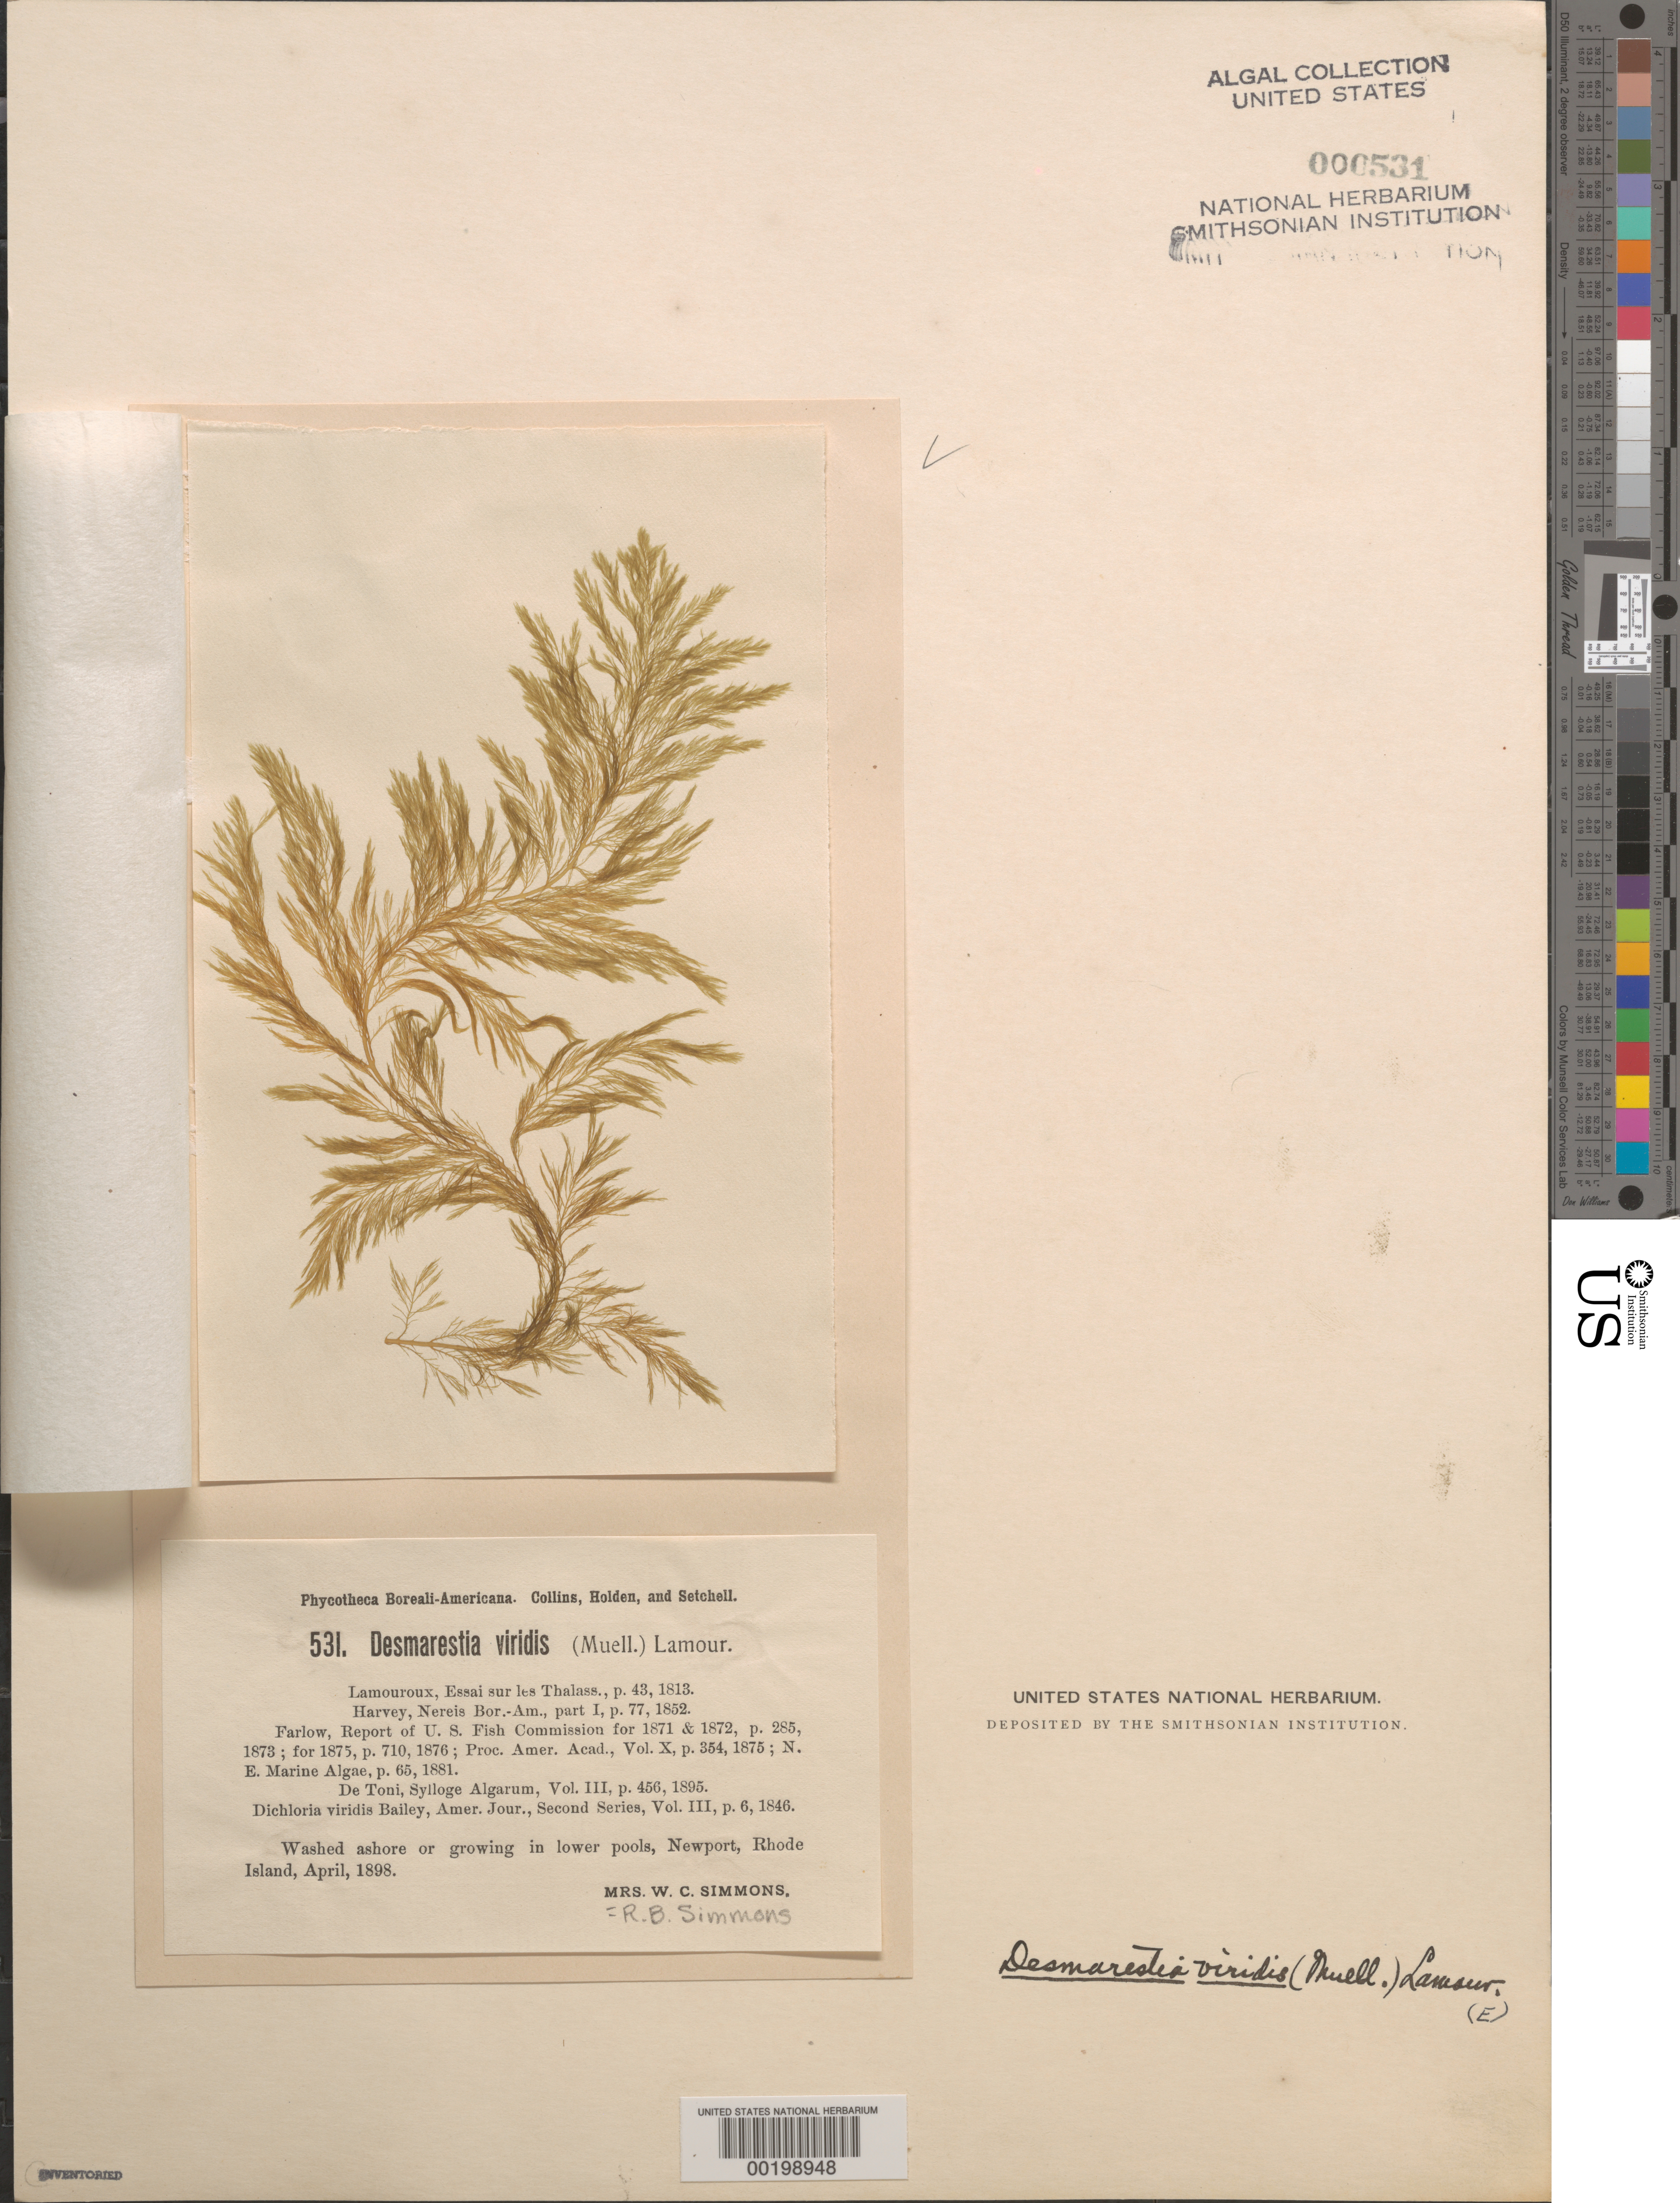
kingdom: Chromista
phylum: Ochrophyta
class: Phaeophyceae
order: Desmarestiales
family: Desmarestiaceae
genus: Desmarestia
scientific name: Desmarestia viridis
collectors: R. B. Simmons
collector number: PB-A 531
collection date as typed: Apr 1898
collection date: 1898-04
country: United States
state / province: Rhode Island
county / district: Newport County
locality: Newport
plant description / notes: Collins, Holden & Setchell, Phycotheca Boreali-Americana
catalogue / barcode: US 531